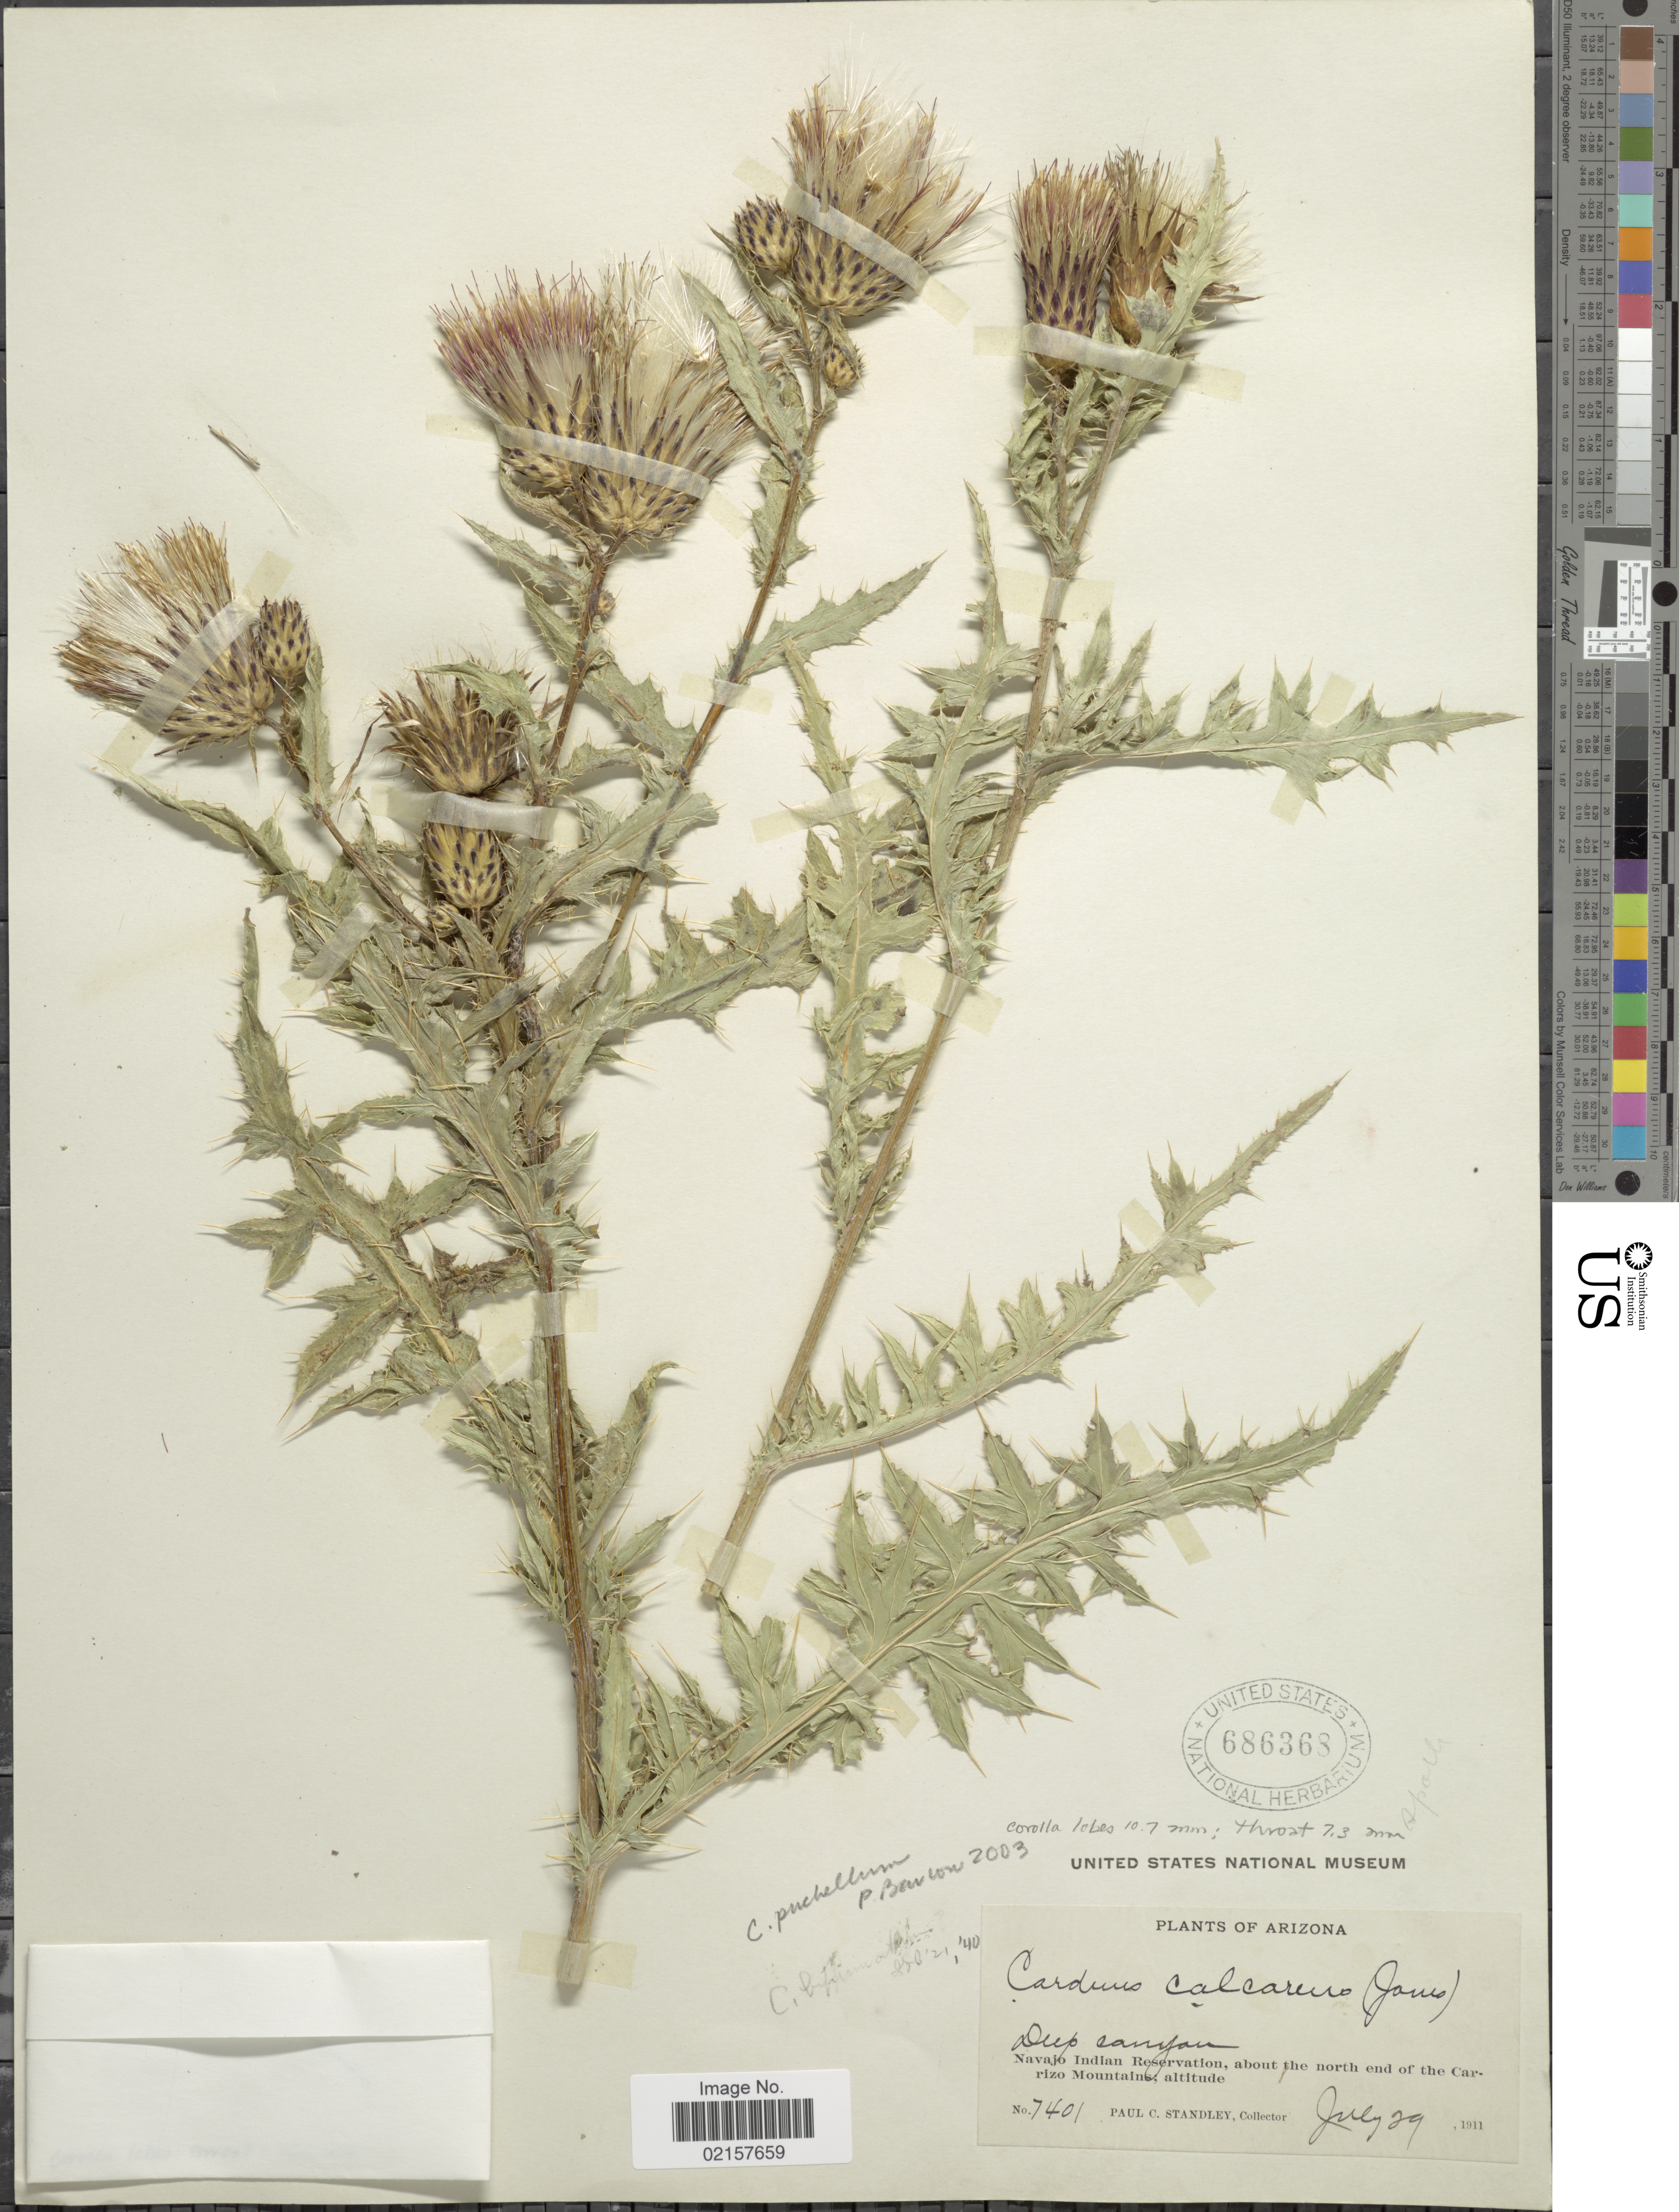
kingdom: Plantae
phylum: Tracheophyta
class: Magnoliopsida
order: Asterales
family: Asteraceae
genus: Cirsium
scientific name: Cirsium calcareum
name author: (M.E. Jones) Wooton & Standl.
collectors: P. C. Standley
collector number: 7401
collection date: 1911-07-29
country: United States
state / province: Arizona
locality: Deep canyon, Navajo Indian Reservation, about the north end of the Carrizo Mountains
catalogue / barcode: US 686368